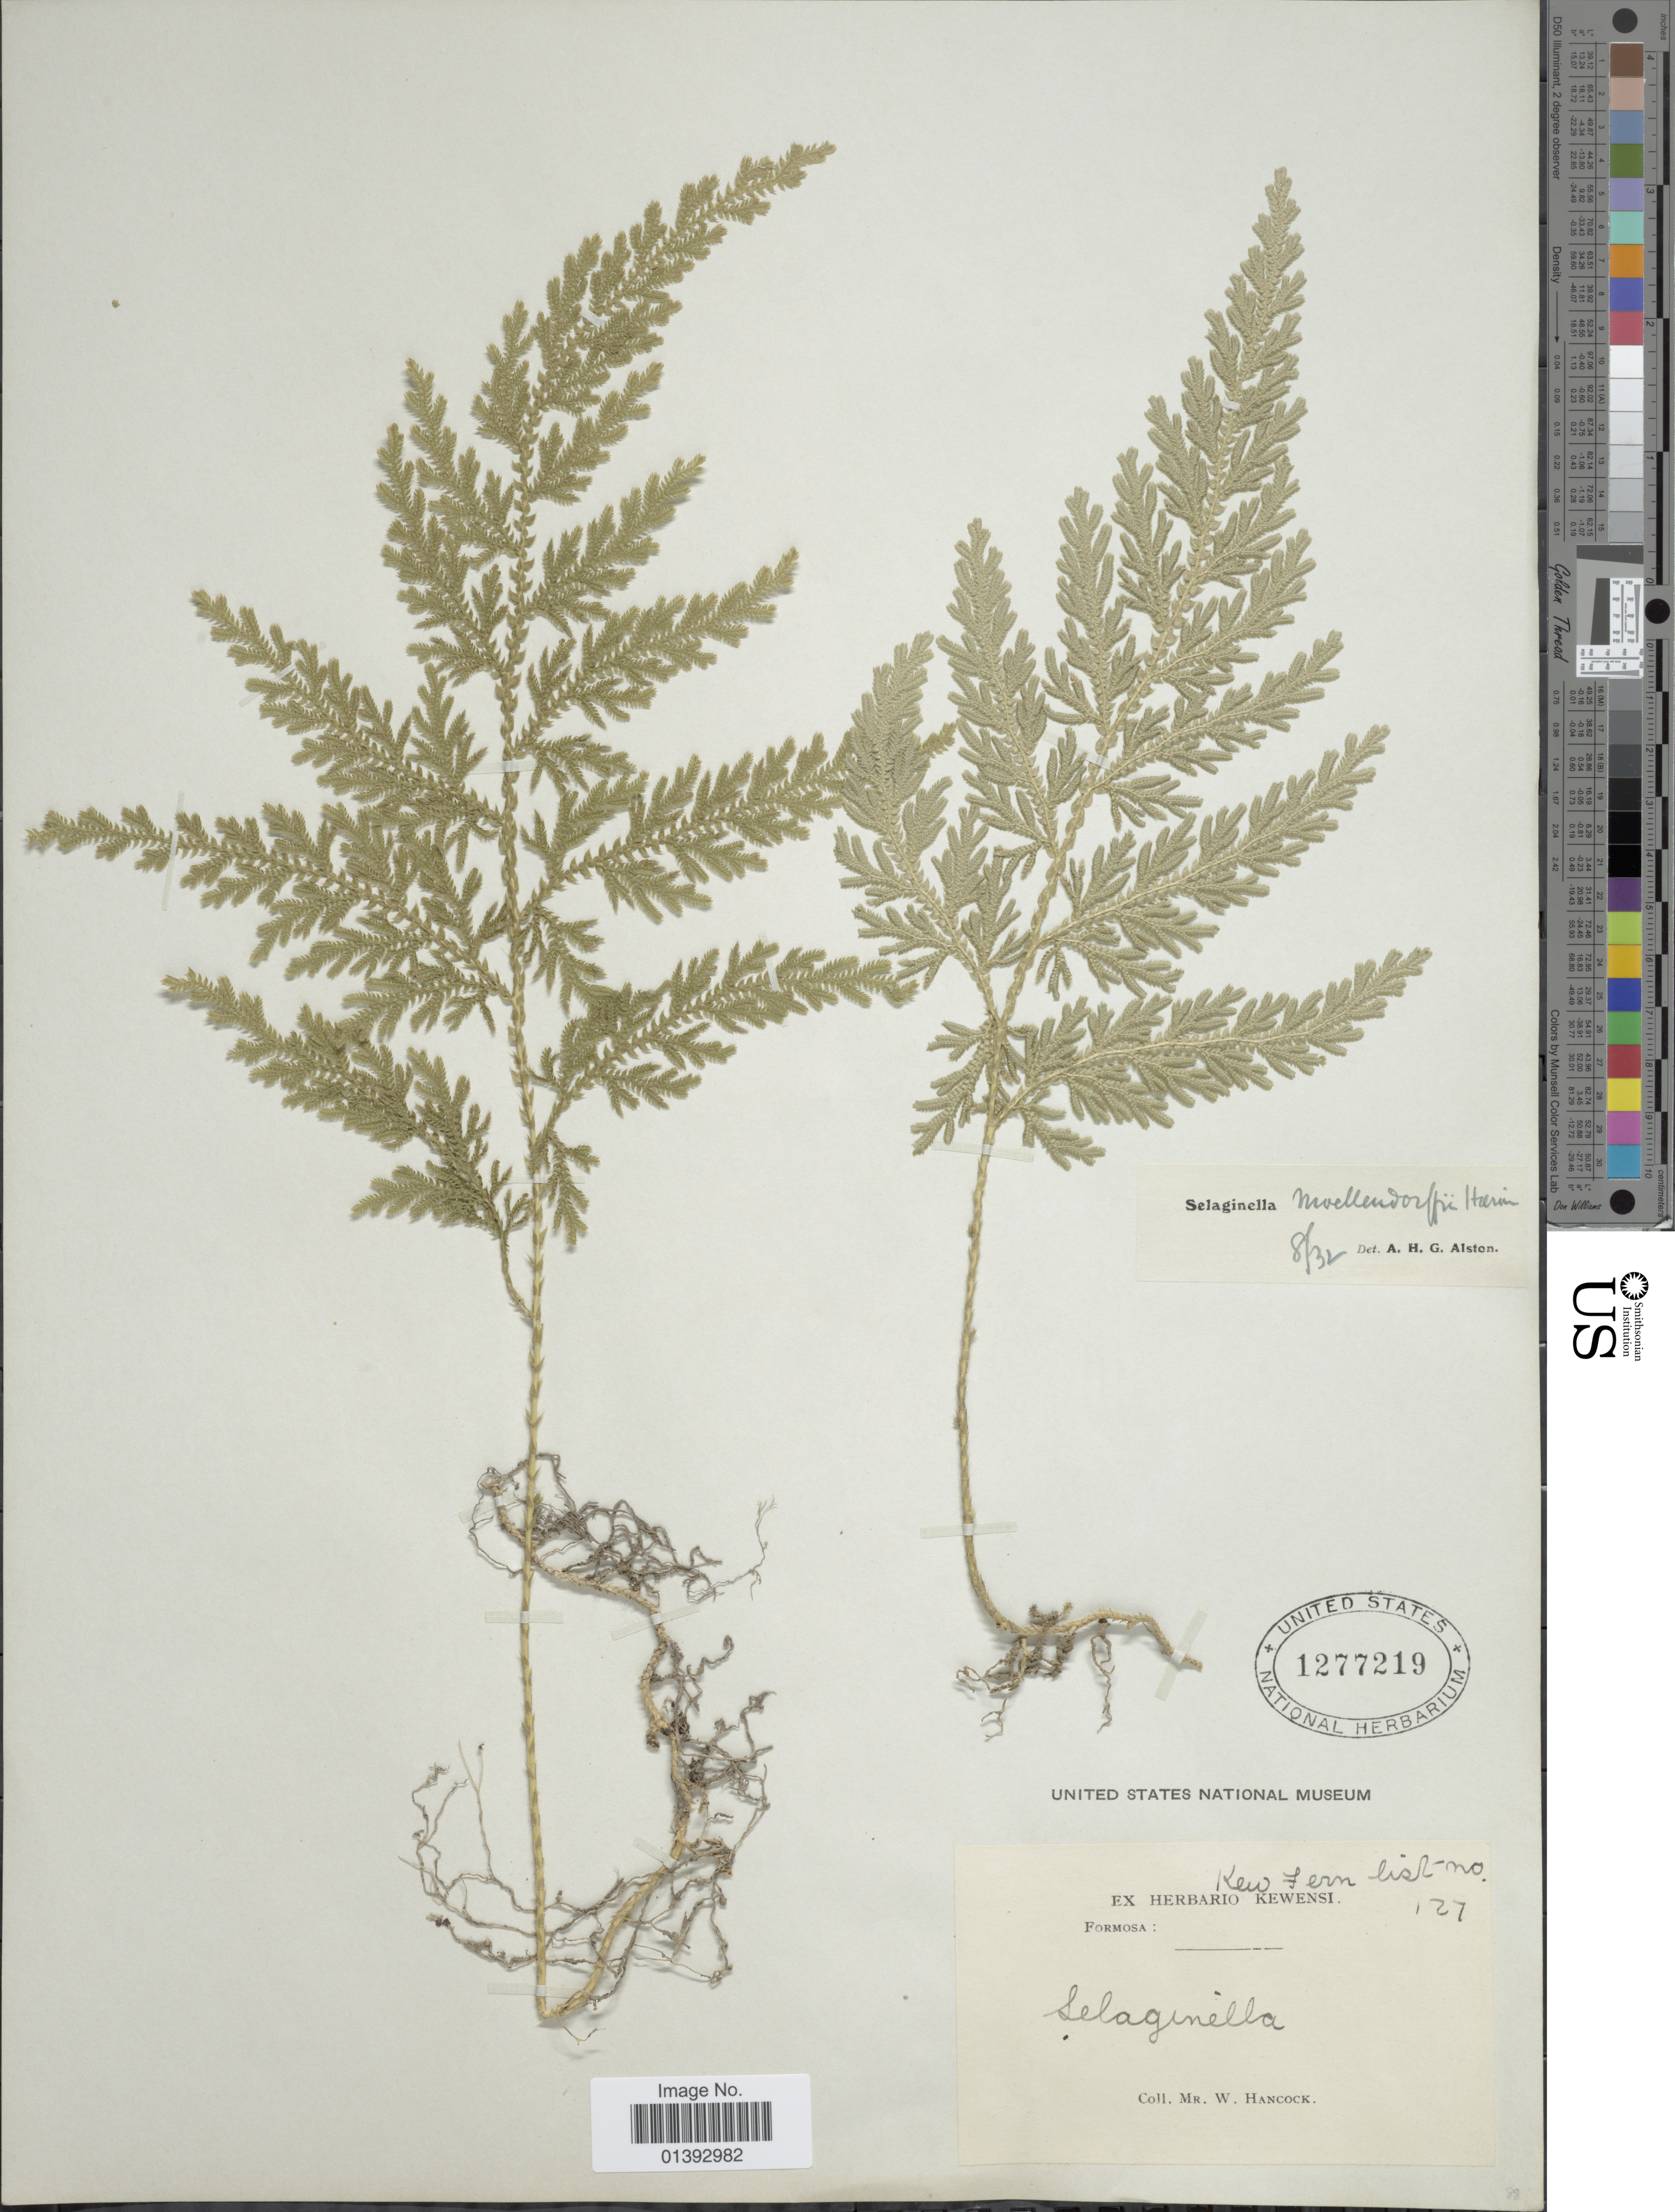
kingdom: Plantae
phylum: Tracheophyta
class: Lycopodiopsida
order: Selaginellales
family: Selaginellaceae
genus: Selaginella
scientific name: Selaginella moellendorffii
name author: Hieron.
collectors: W. Hancock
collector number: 127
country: Taiwan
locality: Formosa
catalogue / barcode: US 1277219